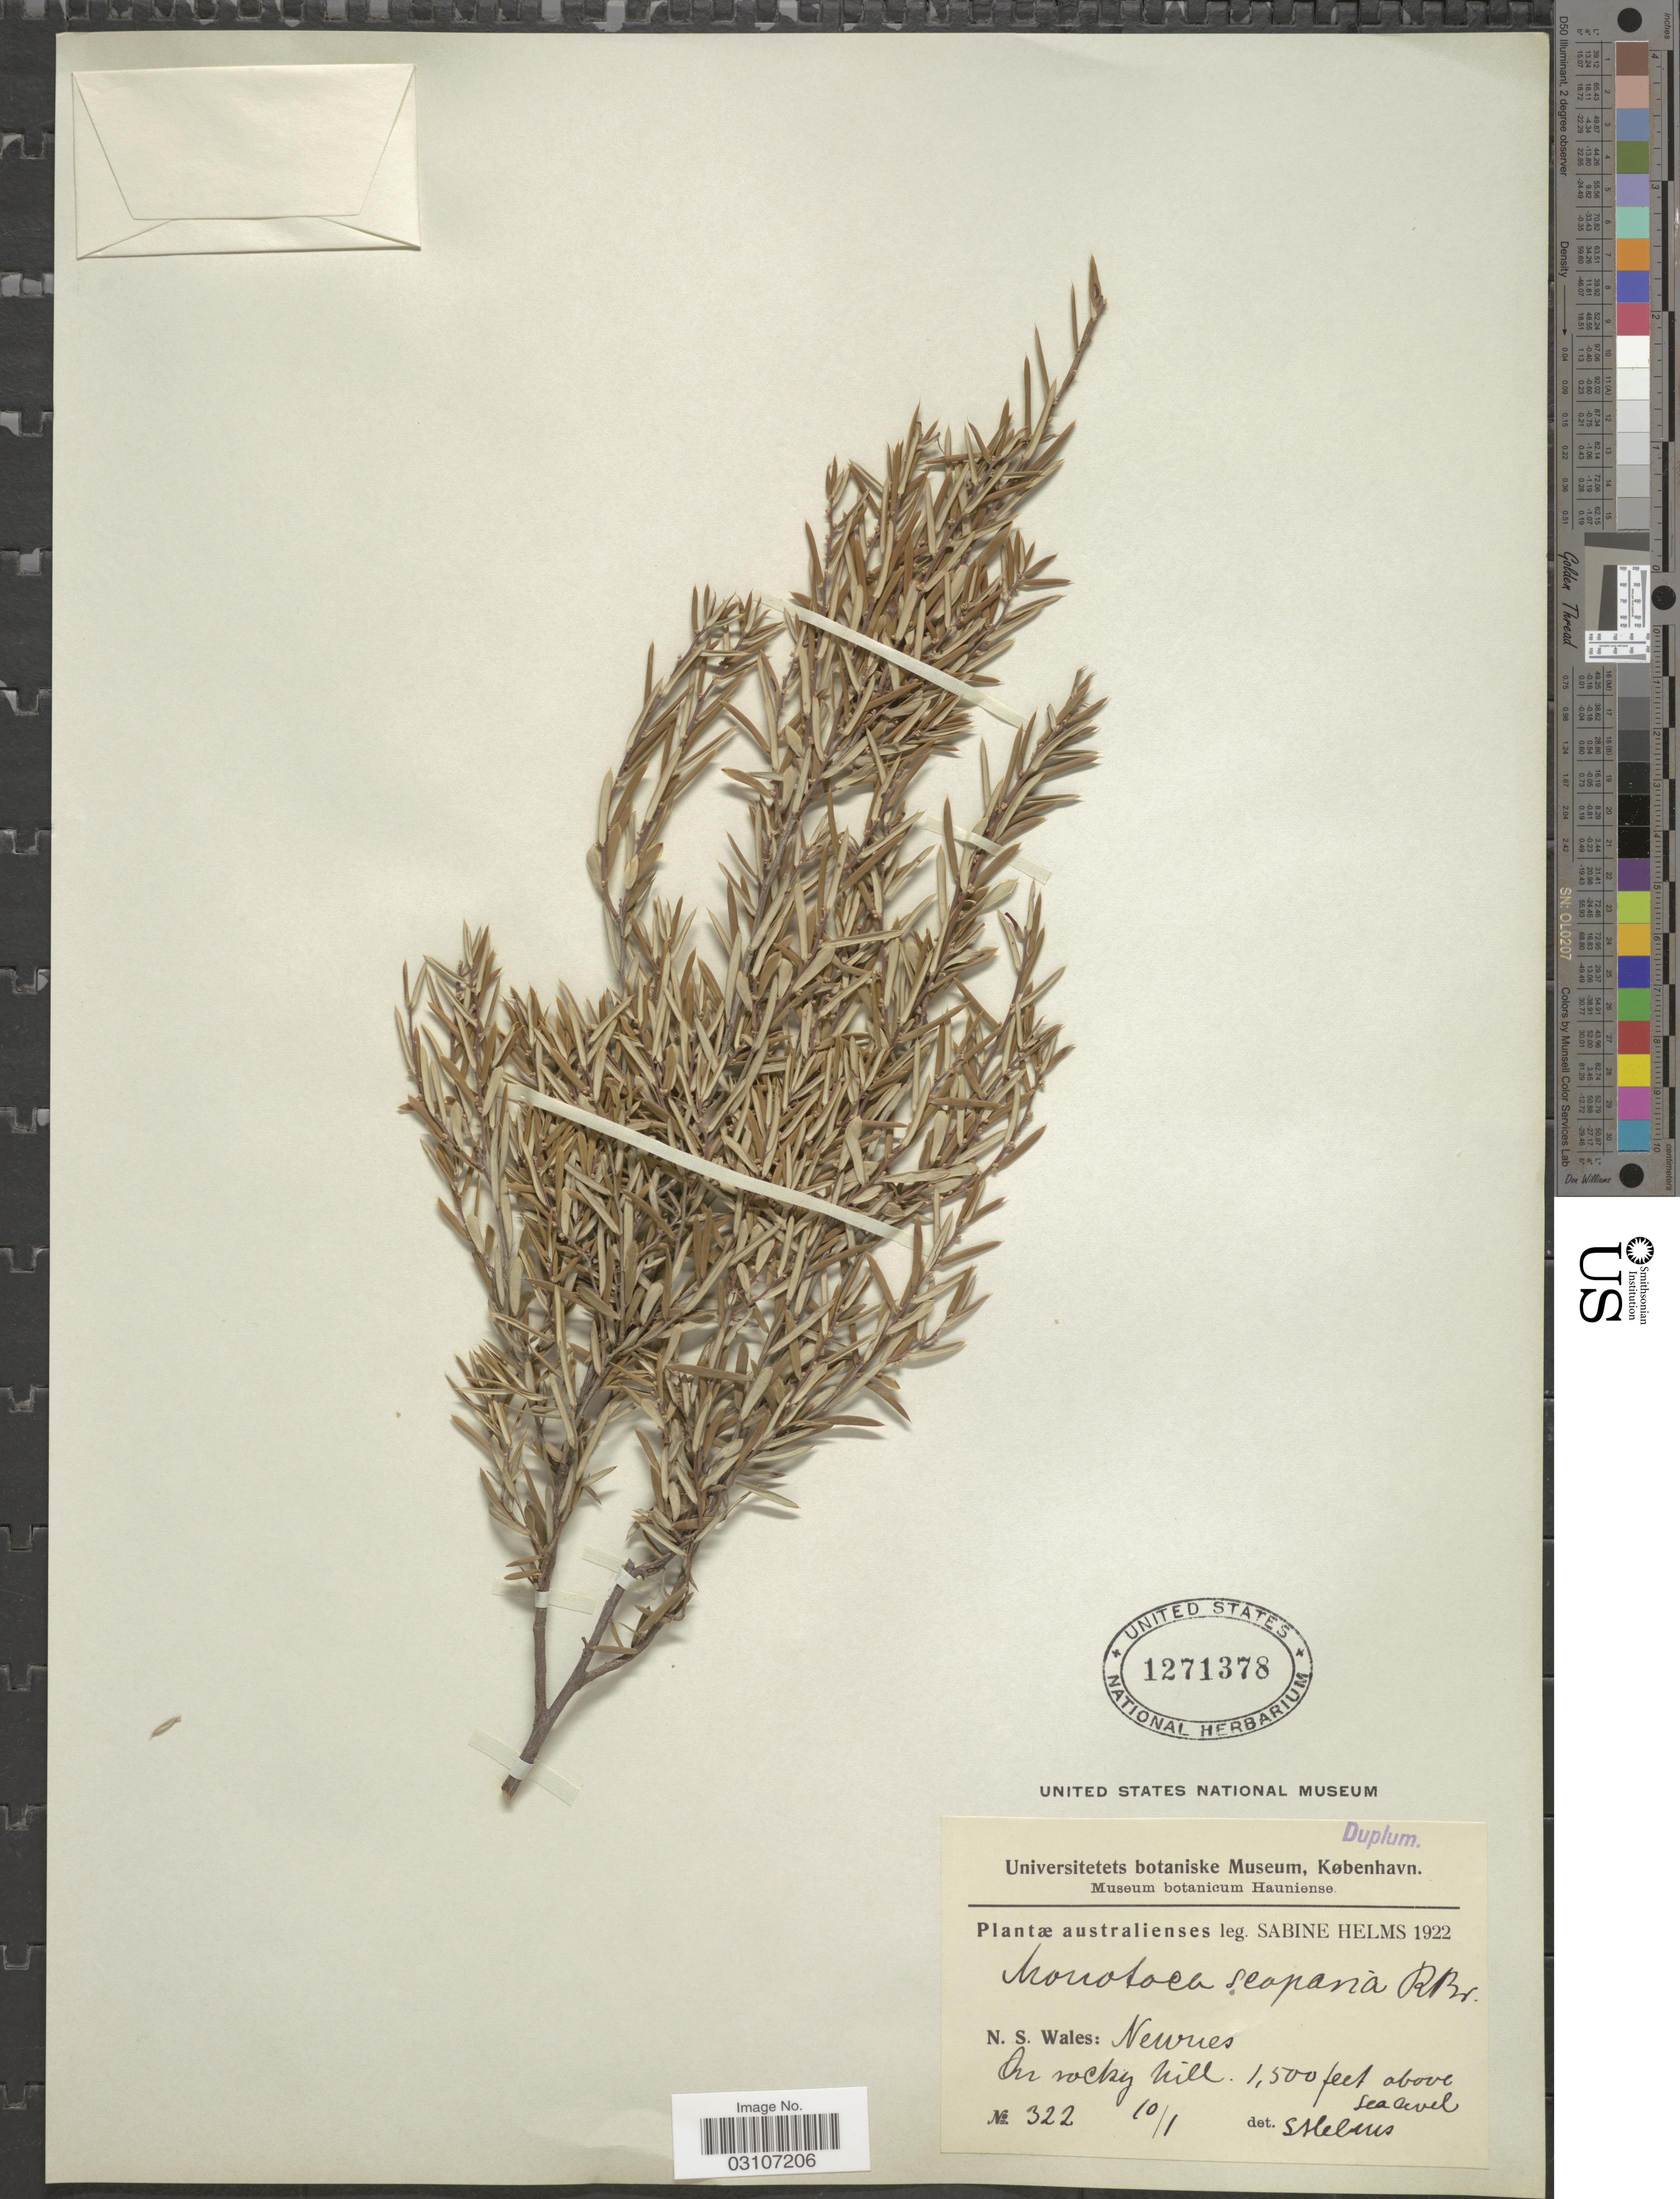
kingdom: Plantae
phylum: Tracheophyta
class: Magnoliopsida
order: Ericales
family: Ericaceae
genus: Monotoca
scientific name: Monotoca scoparia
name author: (Sm.) R. Br.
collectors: S. Helms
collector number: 322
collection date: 1922-01-10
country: Australia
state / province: New South Wales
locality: N. S. Wales: Newnes.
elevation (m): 457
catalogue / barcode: US 1271378